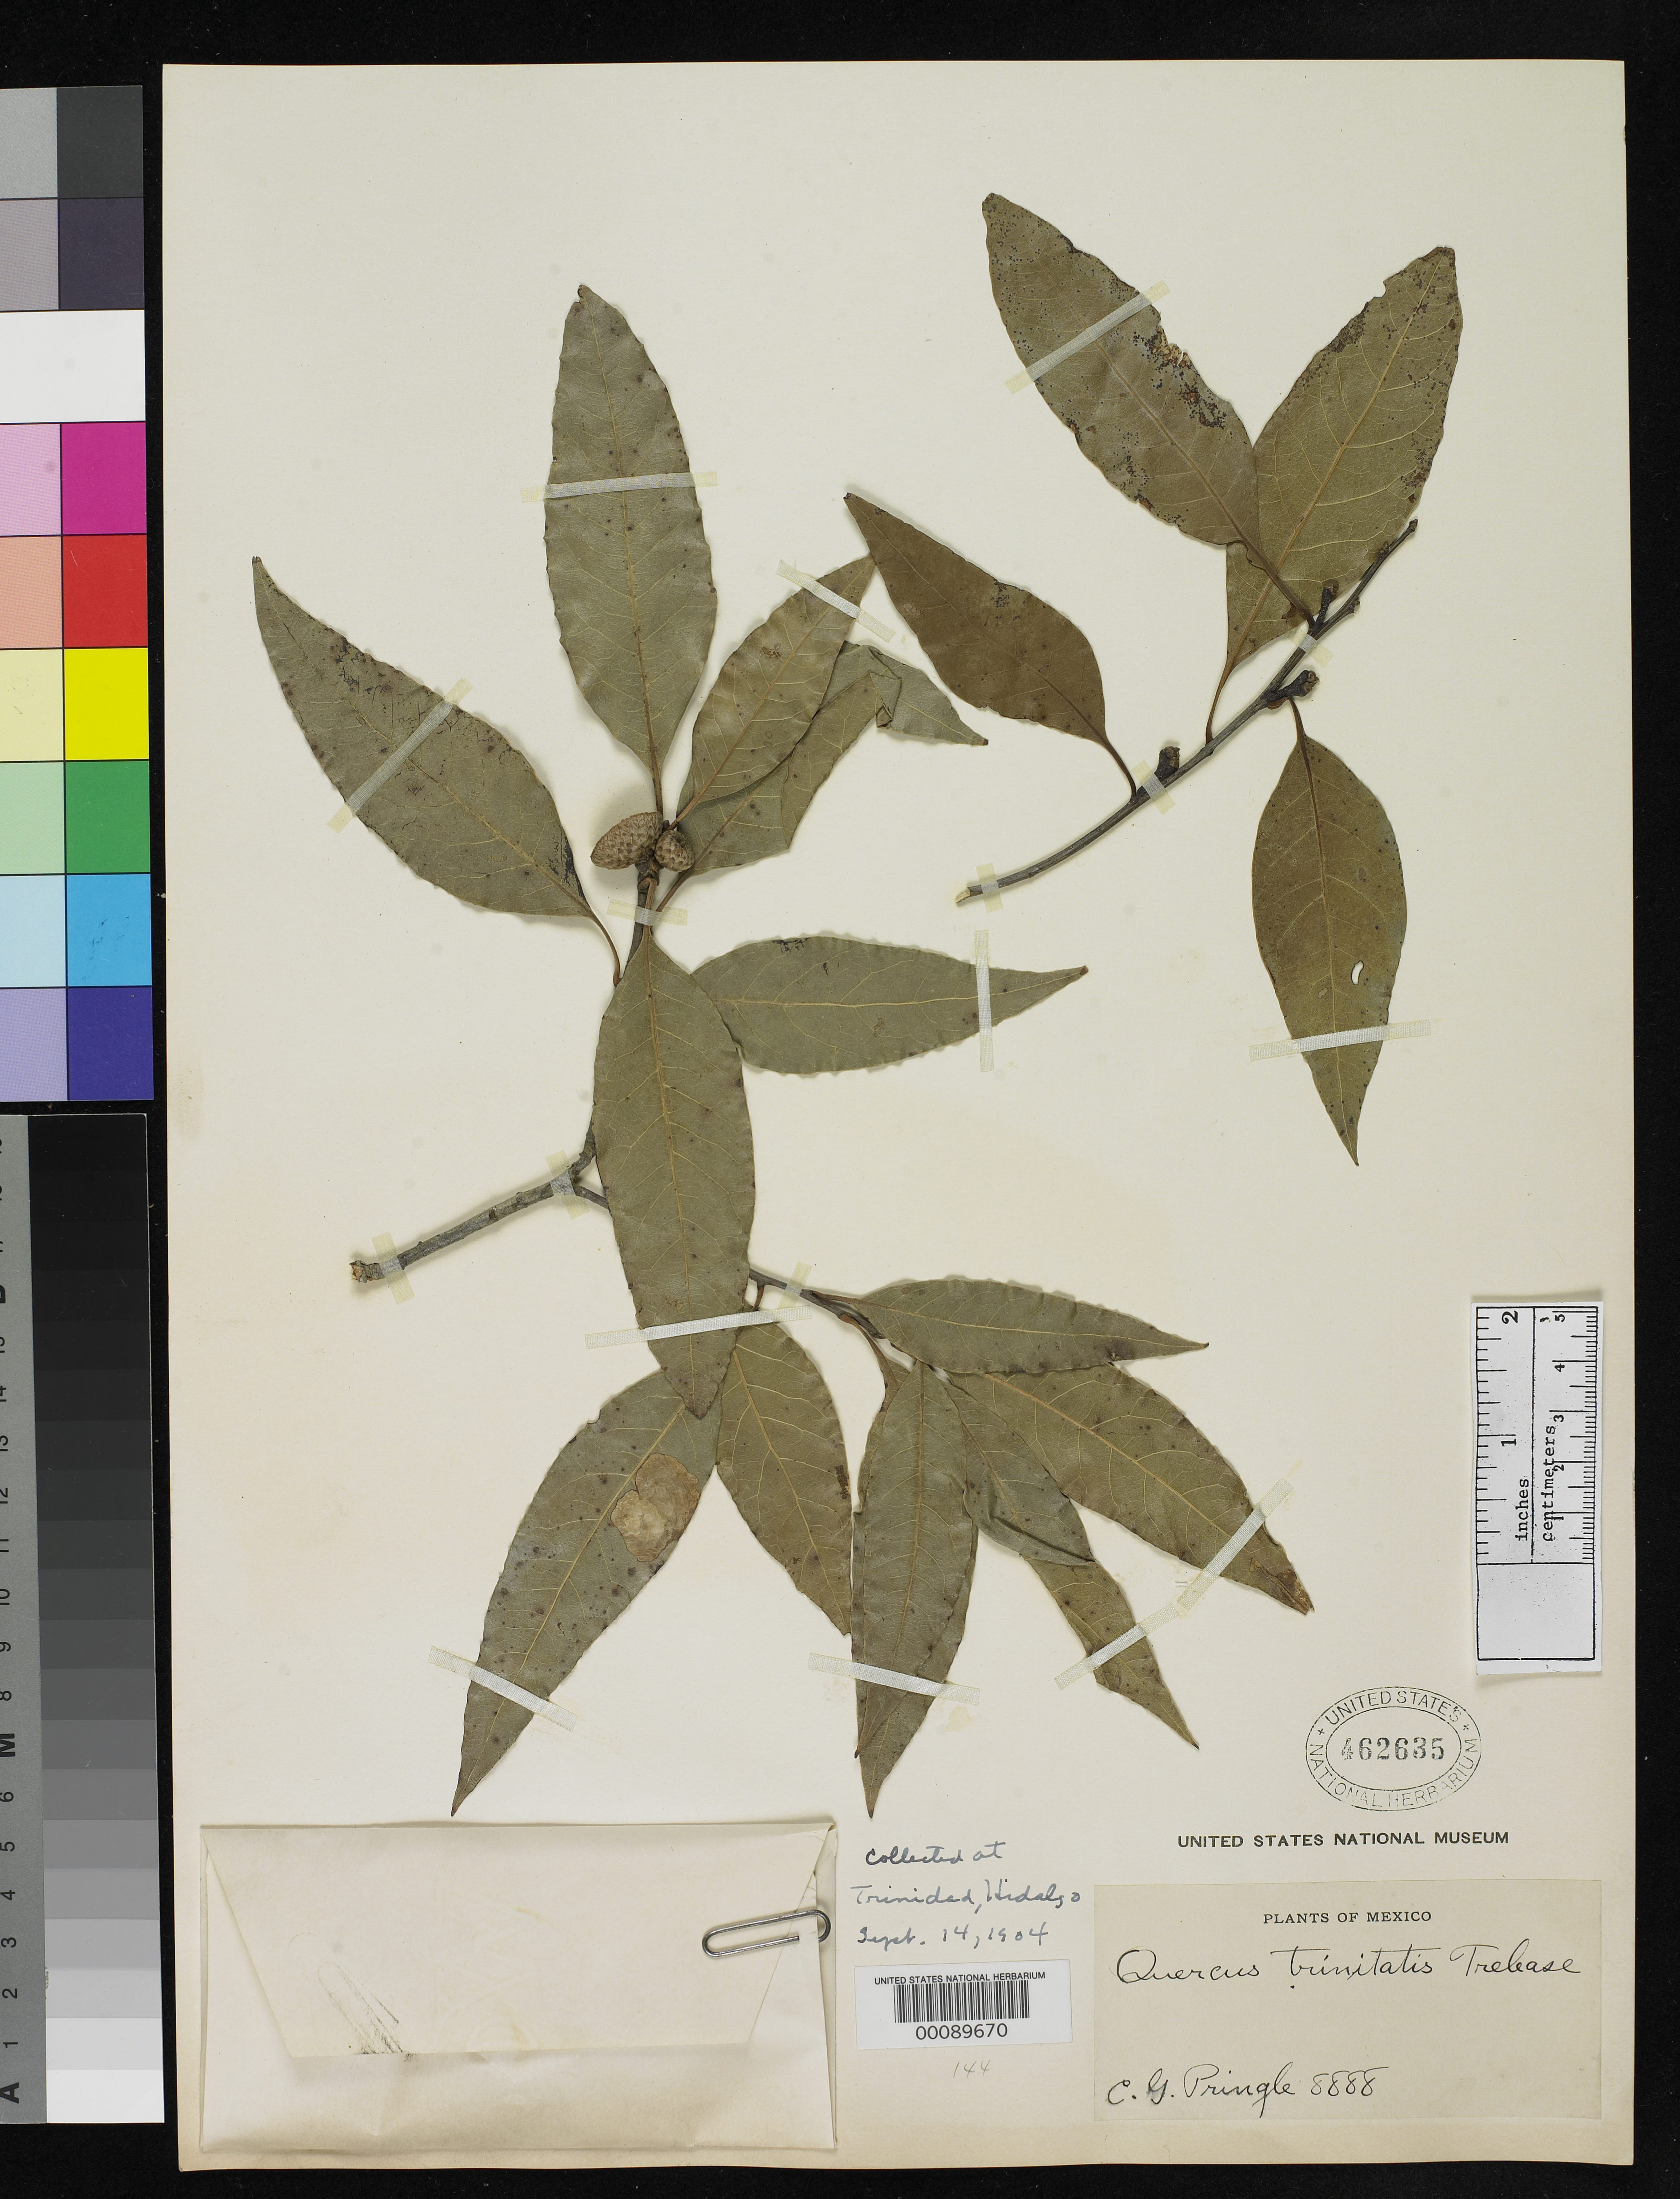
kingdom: Plantae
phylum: Tracheophyta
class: Magnoliopsida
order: Fagales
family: Fagaceae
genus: Quercus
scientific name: Quercus trinitatis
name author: Trel.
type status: Isotype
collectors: C. G. Pringle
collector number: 8888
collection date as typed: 14 Sep 1904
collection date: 1904-09-14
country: Mexico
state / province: Hidalgo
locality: Trinidad.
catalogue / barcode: US 462635